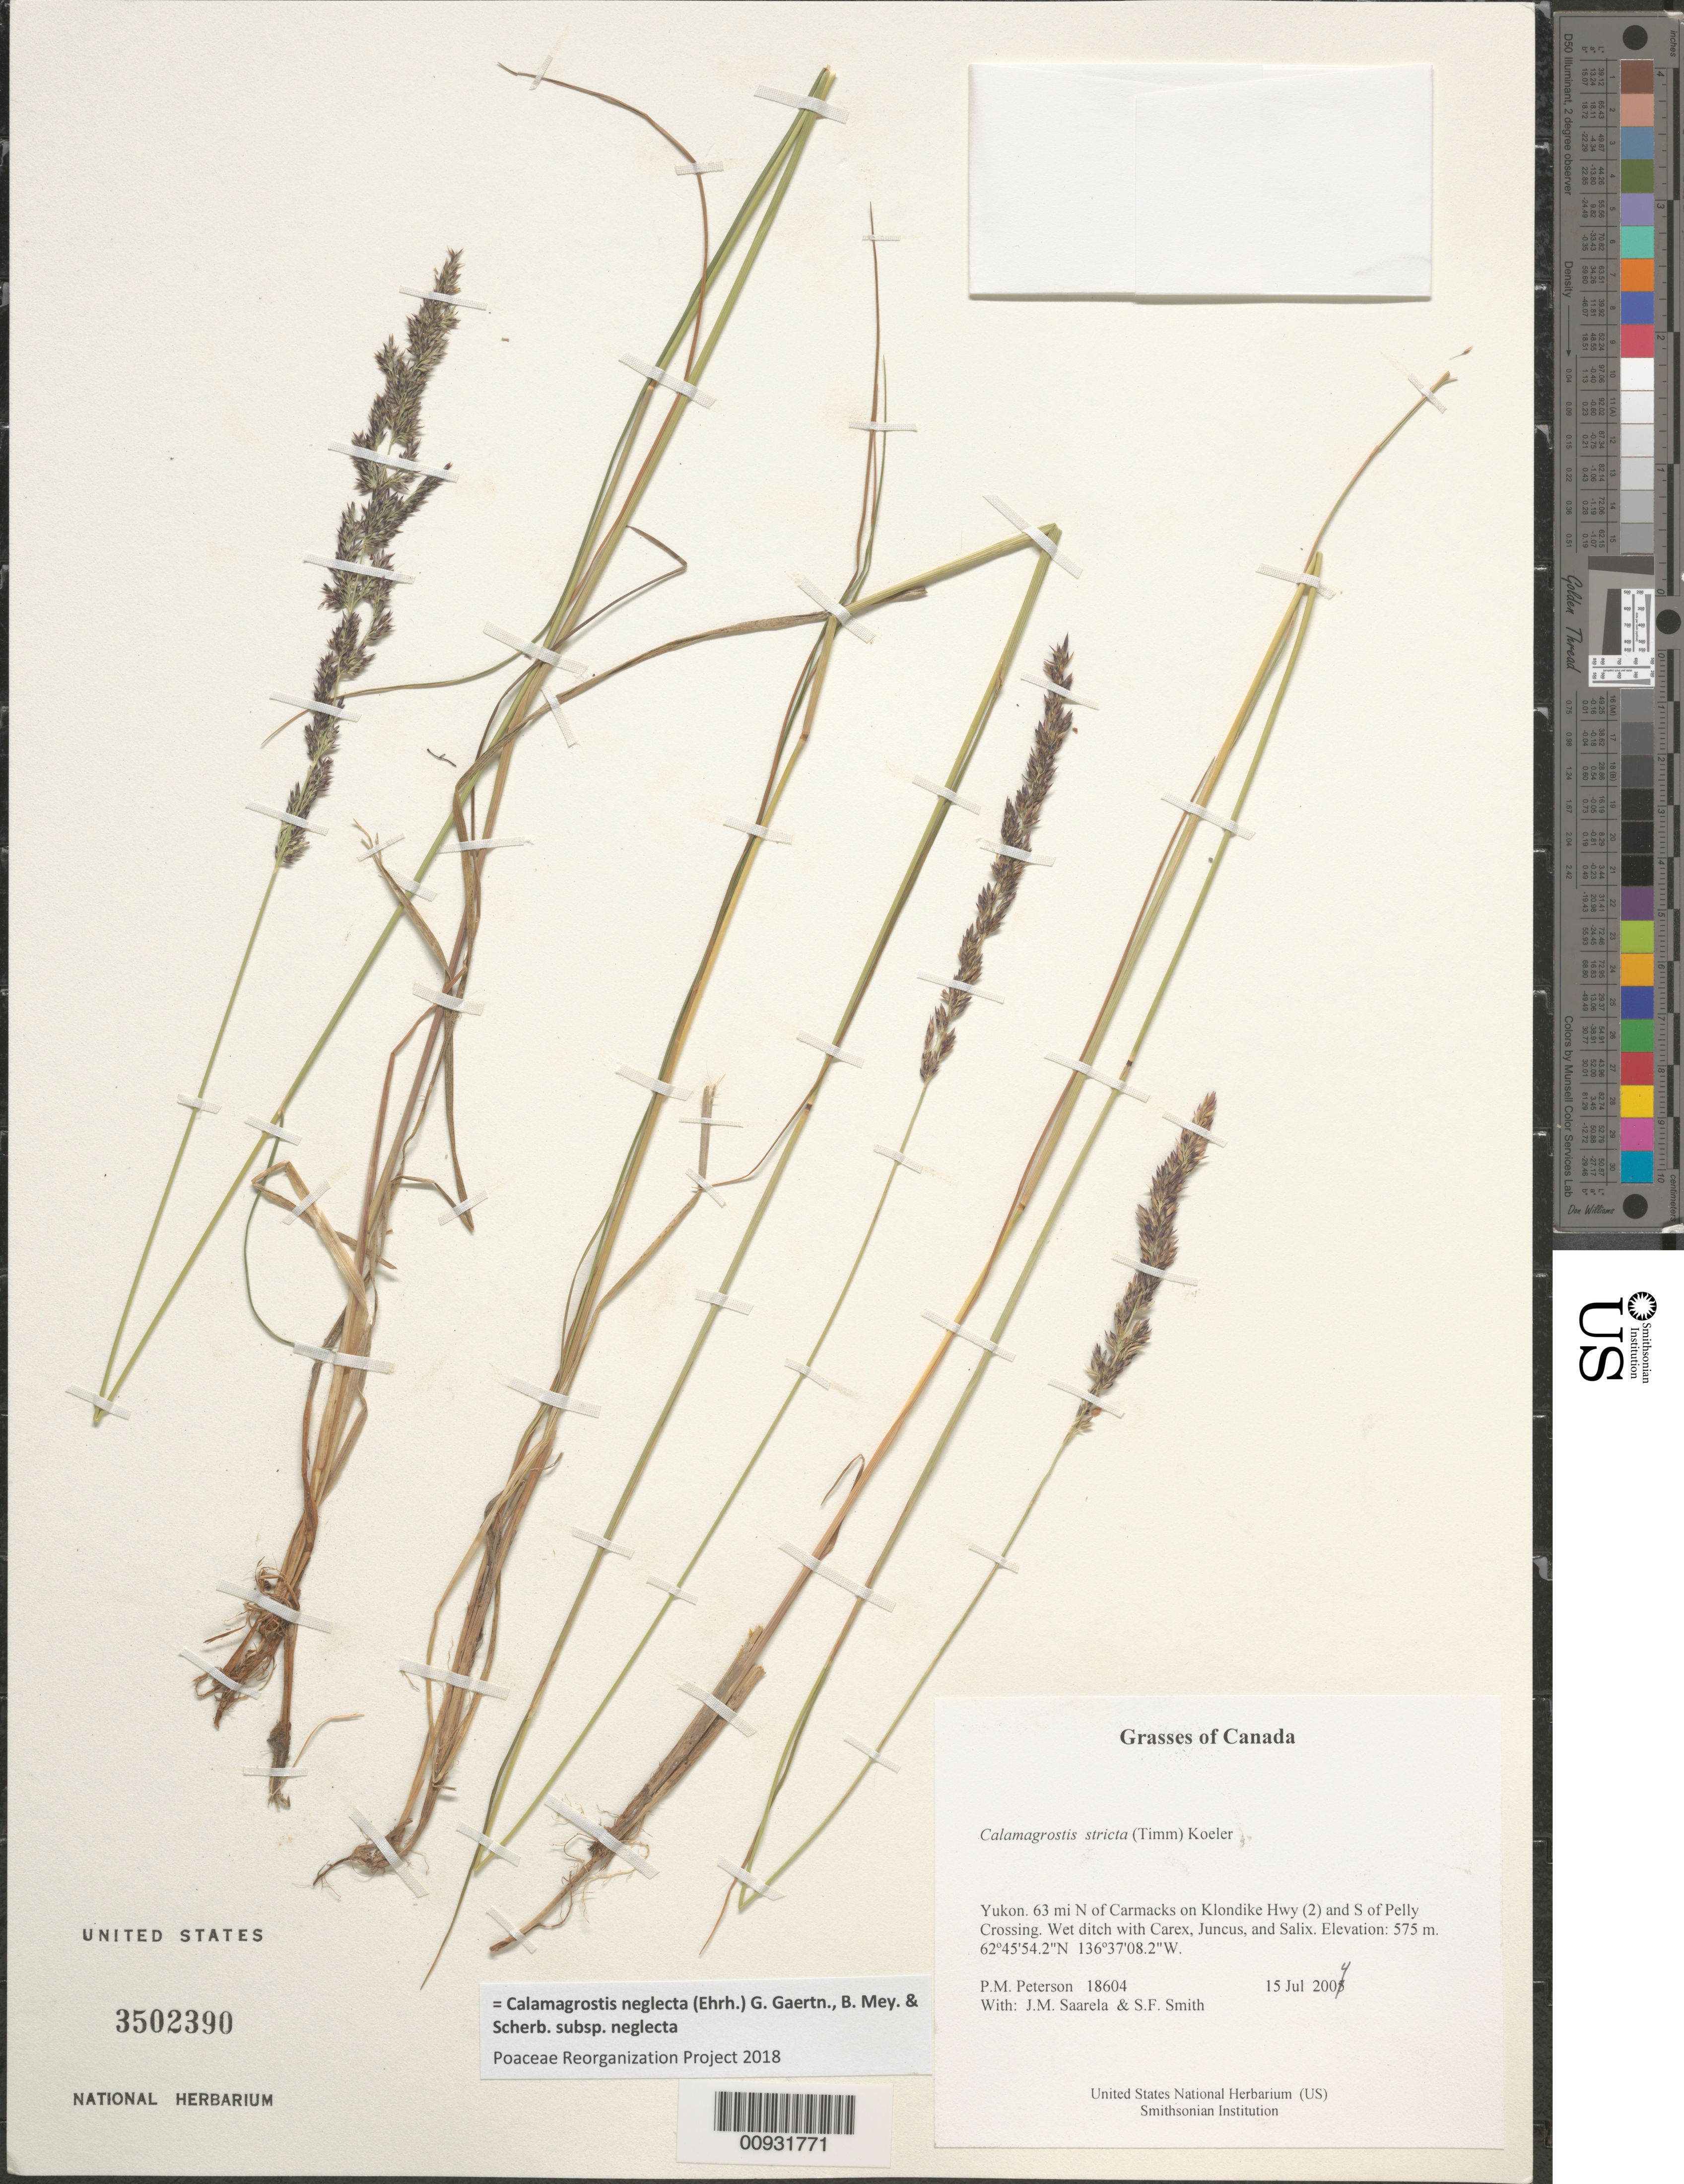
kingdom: Plantae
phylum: Tracheophyta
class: Liliopsida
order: Poales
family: Poaceae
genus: Calamagrostis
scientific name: Calamagrostis neglecta subsp. neglecta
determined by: Poaceae Reorganization Project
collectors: P. M. Peterson, J. Saarela & S.F. Smith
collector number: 18604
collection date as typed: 15 Jul 2004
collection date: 2004-07-15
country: Canada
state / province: Yukon Territory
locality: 63 mi N of Carmacks on Klondike Hwy (2) and S of Pelly Crossing. Wet ditch with Carex, Juncus, and Salix.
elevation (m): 575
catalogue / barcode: US 3502390